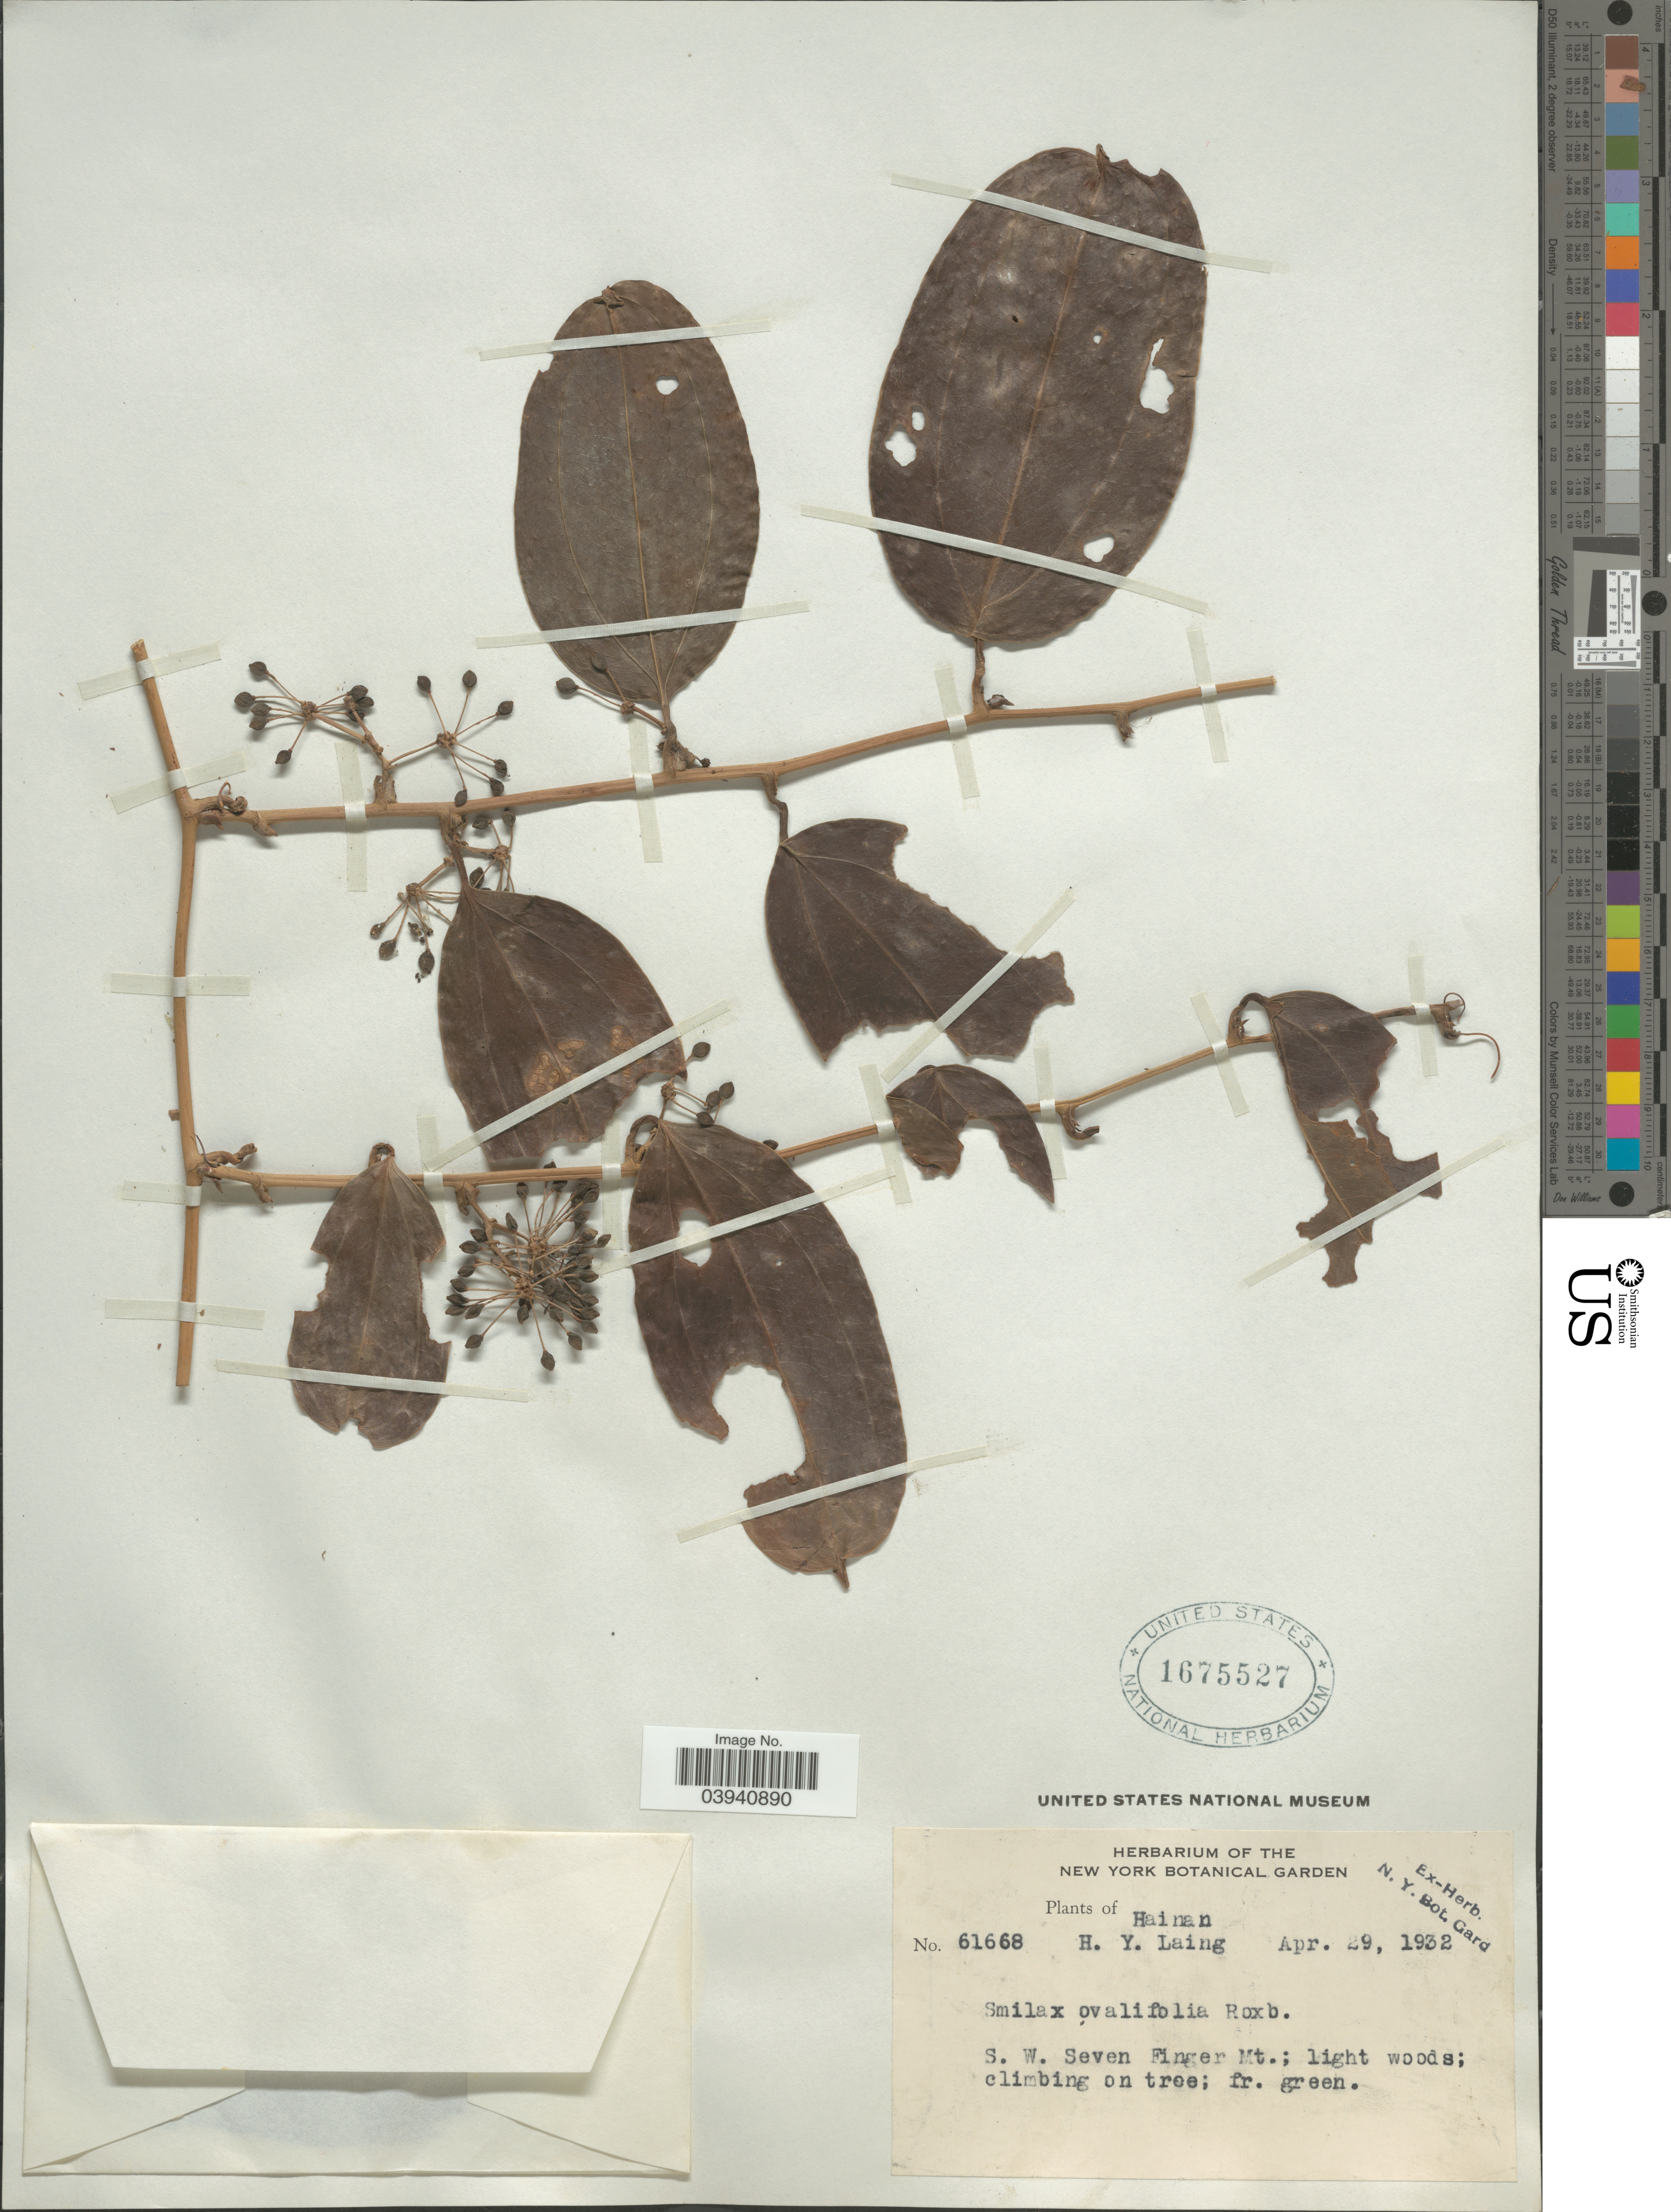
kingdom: Plantae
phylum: Tracheophyta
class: Liliopsida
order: Liliales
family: Smilacaceae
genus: Smilax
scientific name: Smilax ovalifolia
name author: Roxb. ex D. Don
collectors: H. Laing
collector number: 61668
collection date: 1932-04-29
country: China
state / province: Hainan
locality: S. W. Seven Finger Mt.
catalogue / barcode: US 1675527